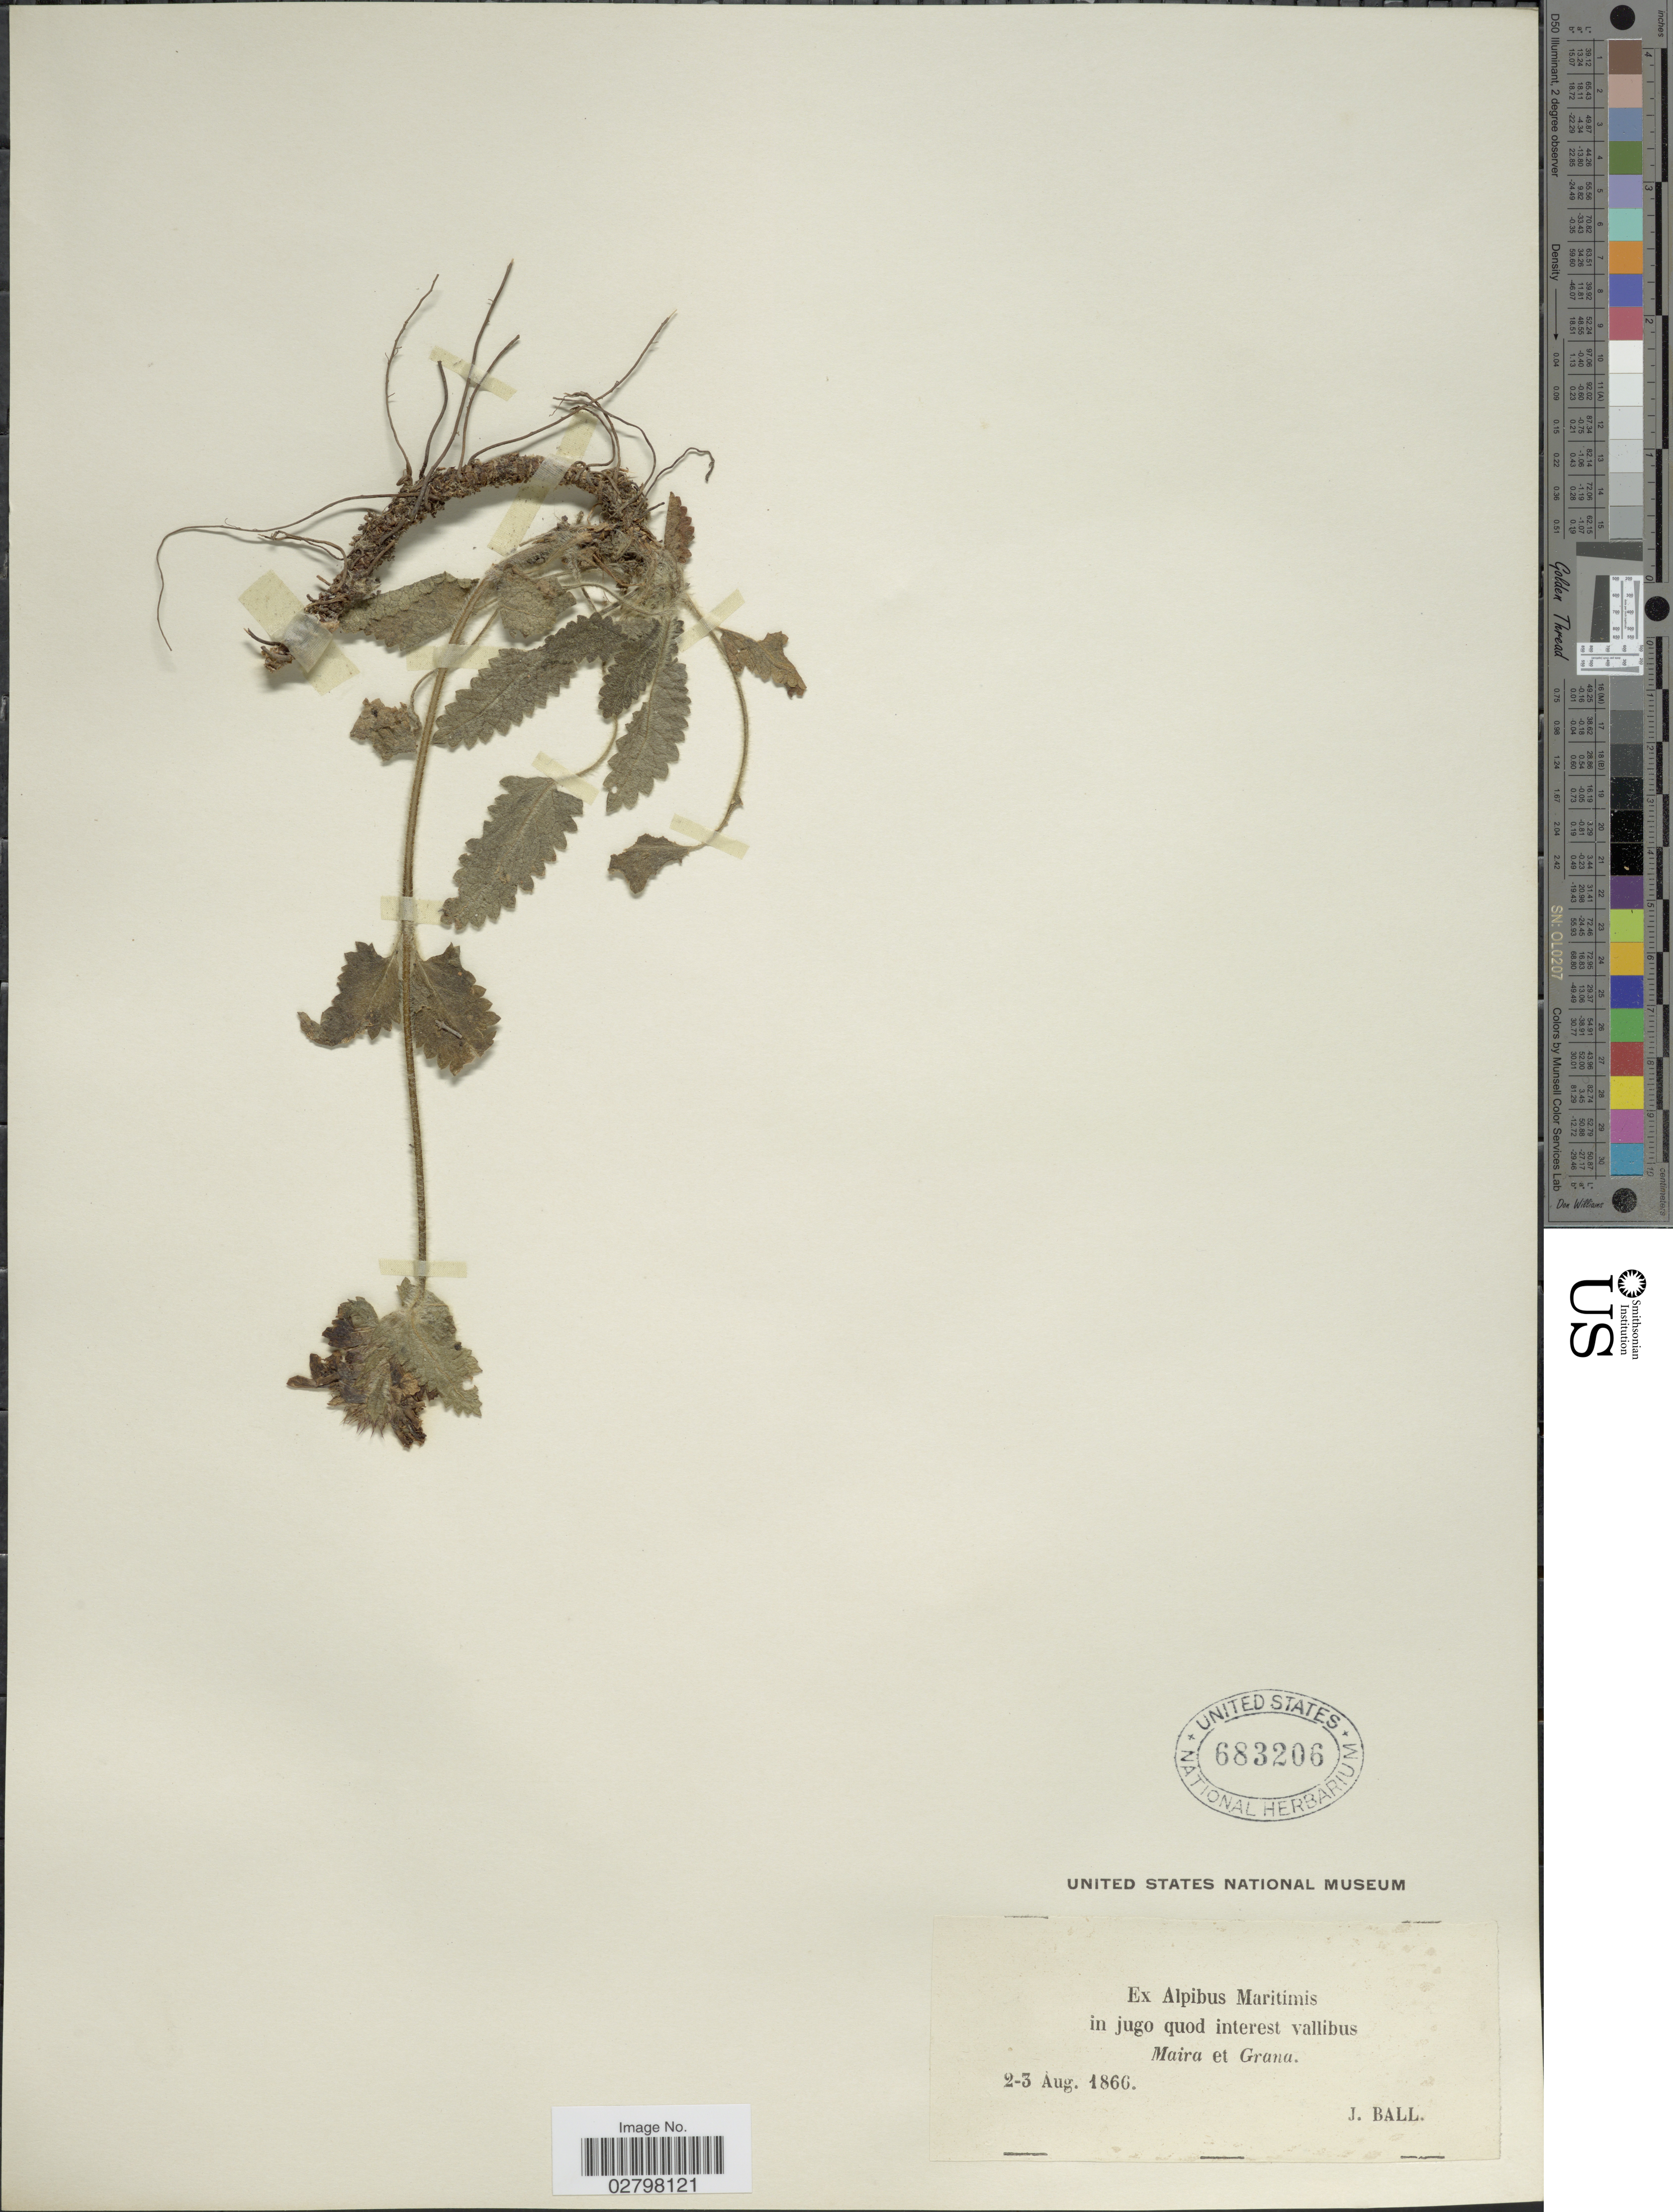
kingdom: Plantae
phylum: Tracheophyta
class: Magnoliopsida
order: Lamiales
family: Lamiaceae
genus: Stachys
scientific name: Stachys sp.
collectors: J. Ball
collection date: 1866-08-02/1866-08-03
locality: Ex Alpibus Maritimis in jugo quod interest vallibus Maira et Grana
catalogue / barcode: US 683206